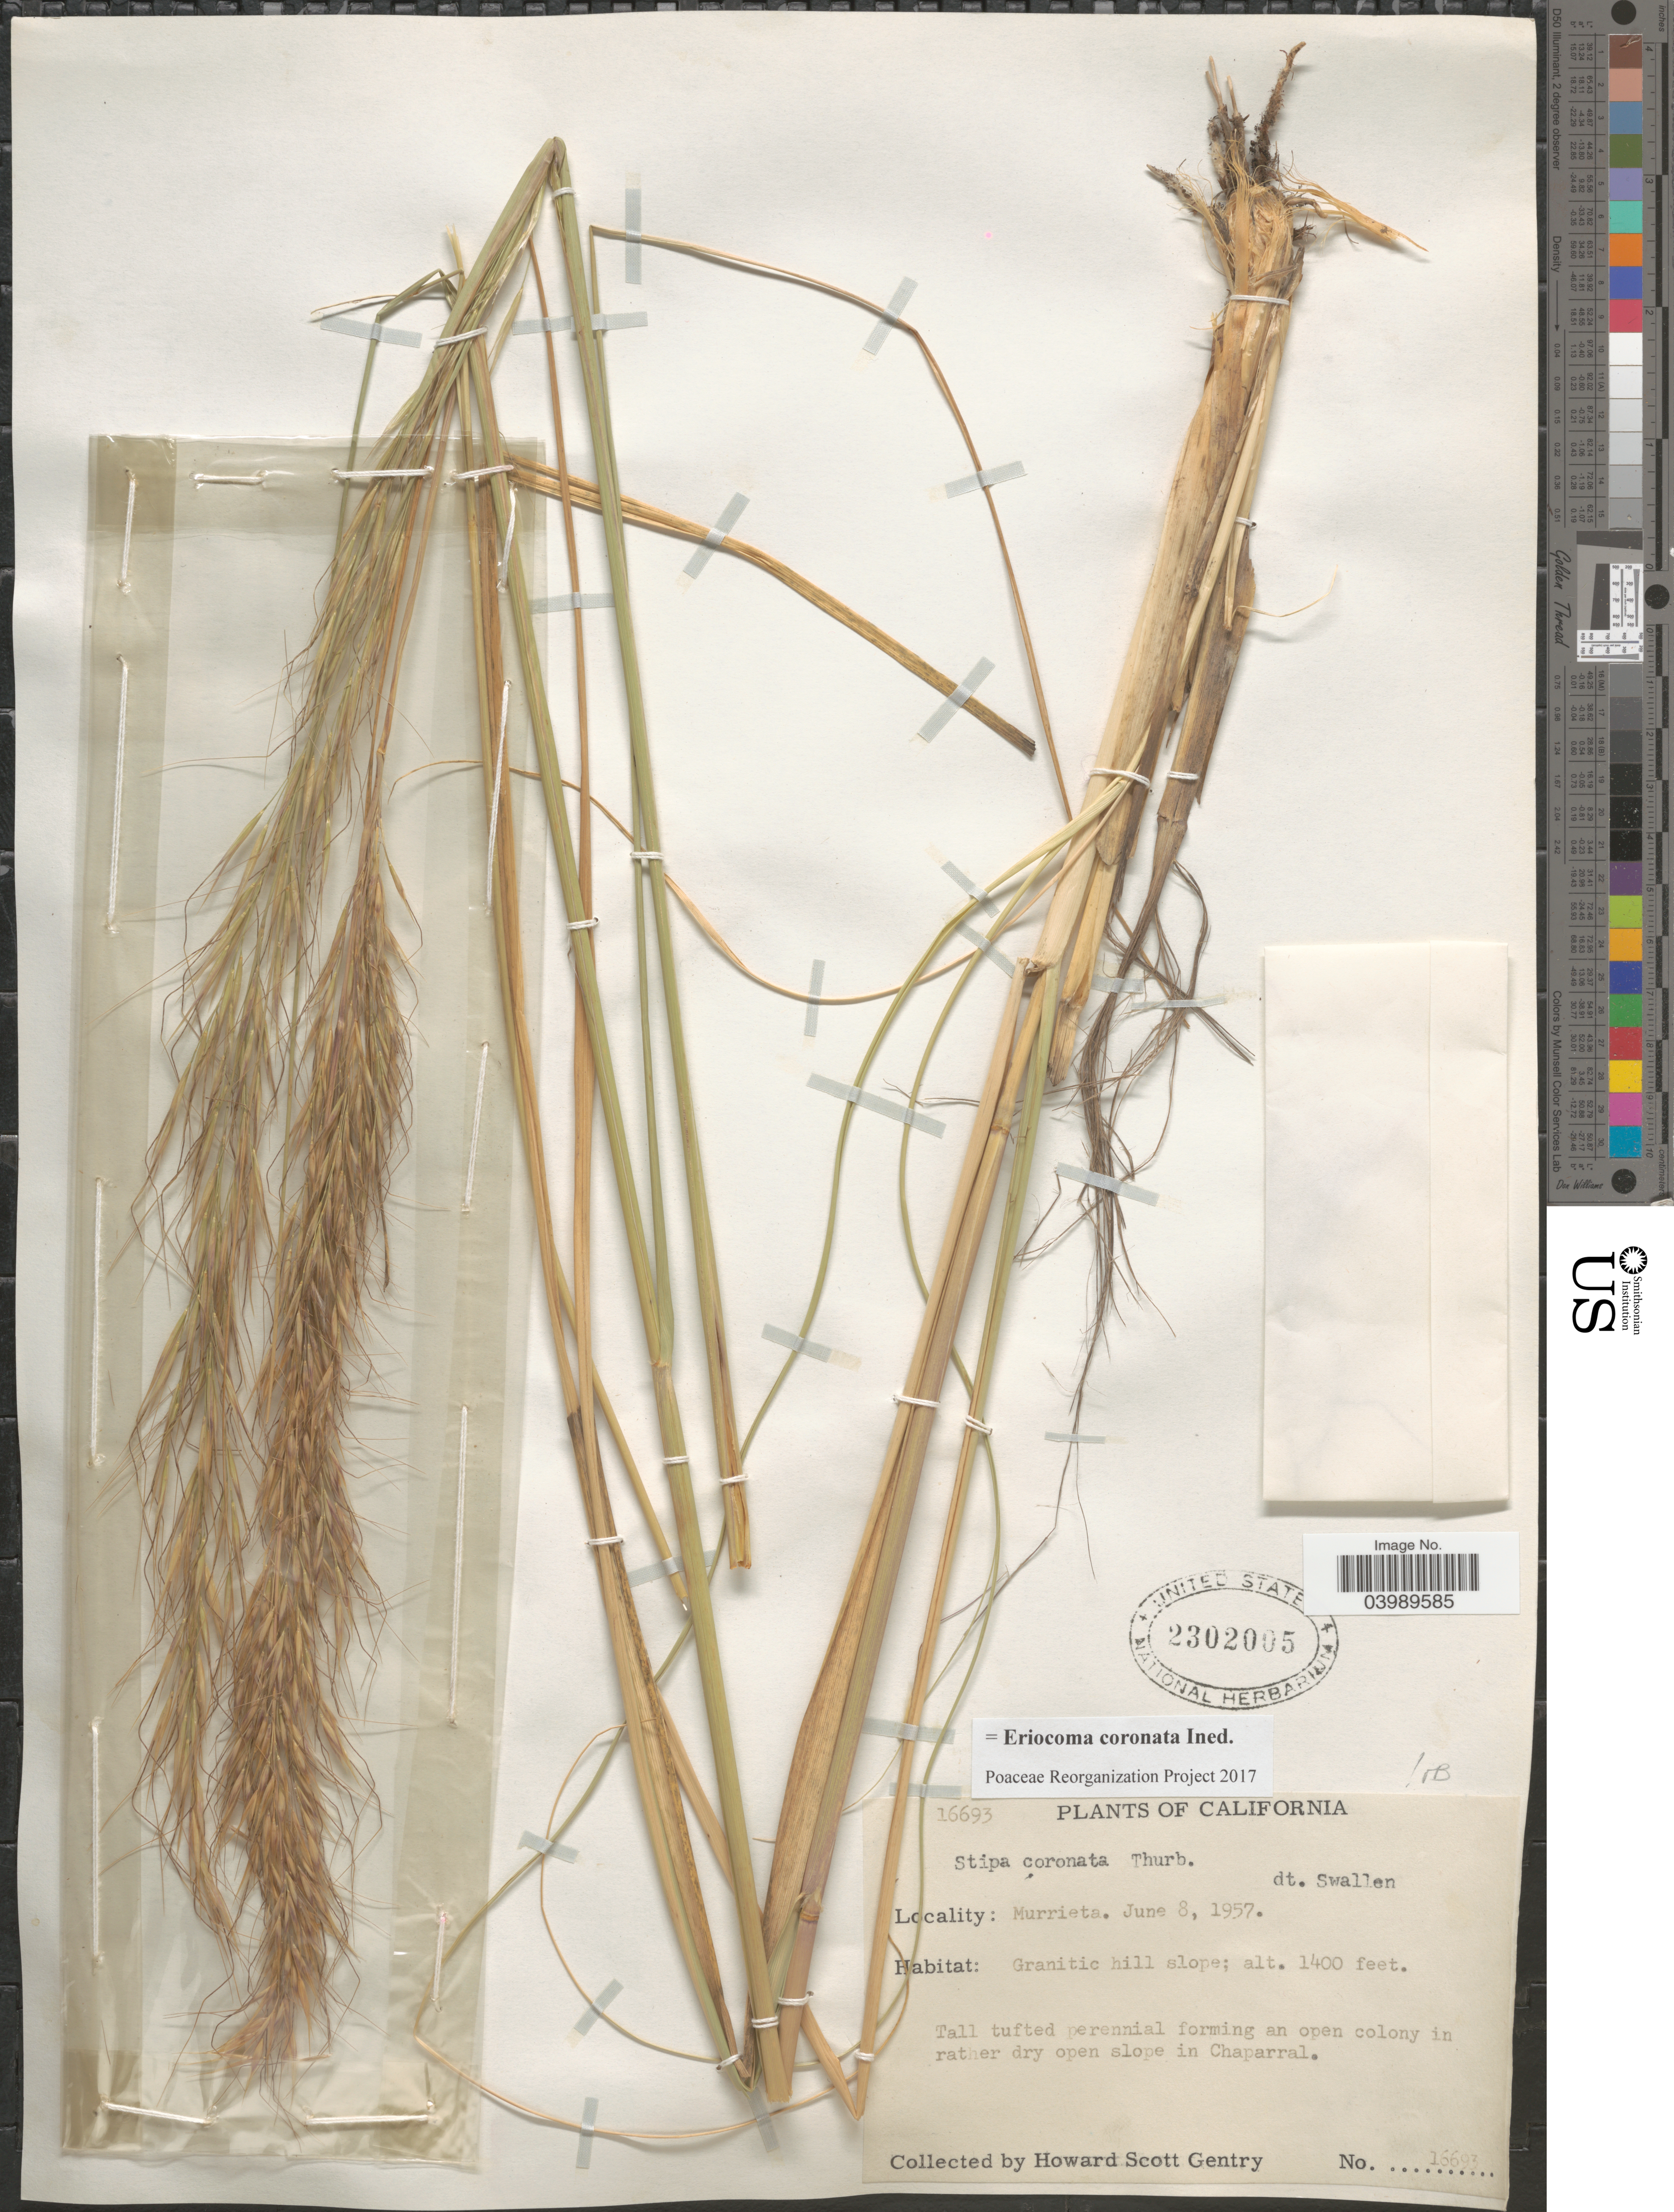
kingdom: Plantae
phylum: Tracheophyta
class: Liliopsida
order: Poales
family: Poaceae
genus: Eriocoma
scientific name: Eriocoma coronata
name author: (Thurb.) Romasch.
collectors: H. S. Gentry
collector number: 16693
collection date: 1957-06-08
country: United States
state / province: California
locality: Murrieta.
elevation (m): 427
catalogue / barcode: US 2302005